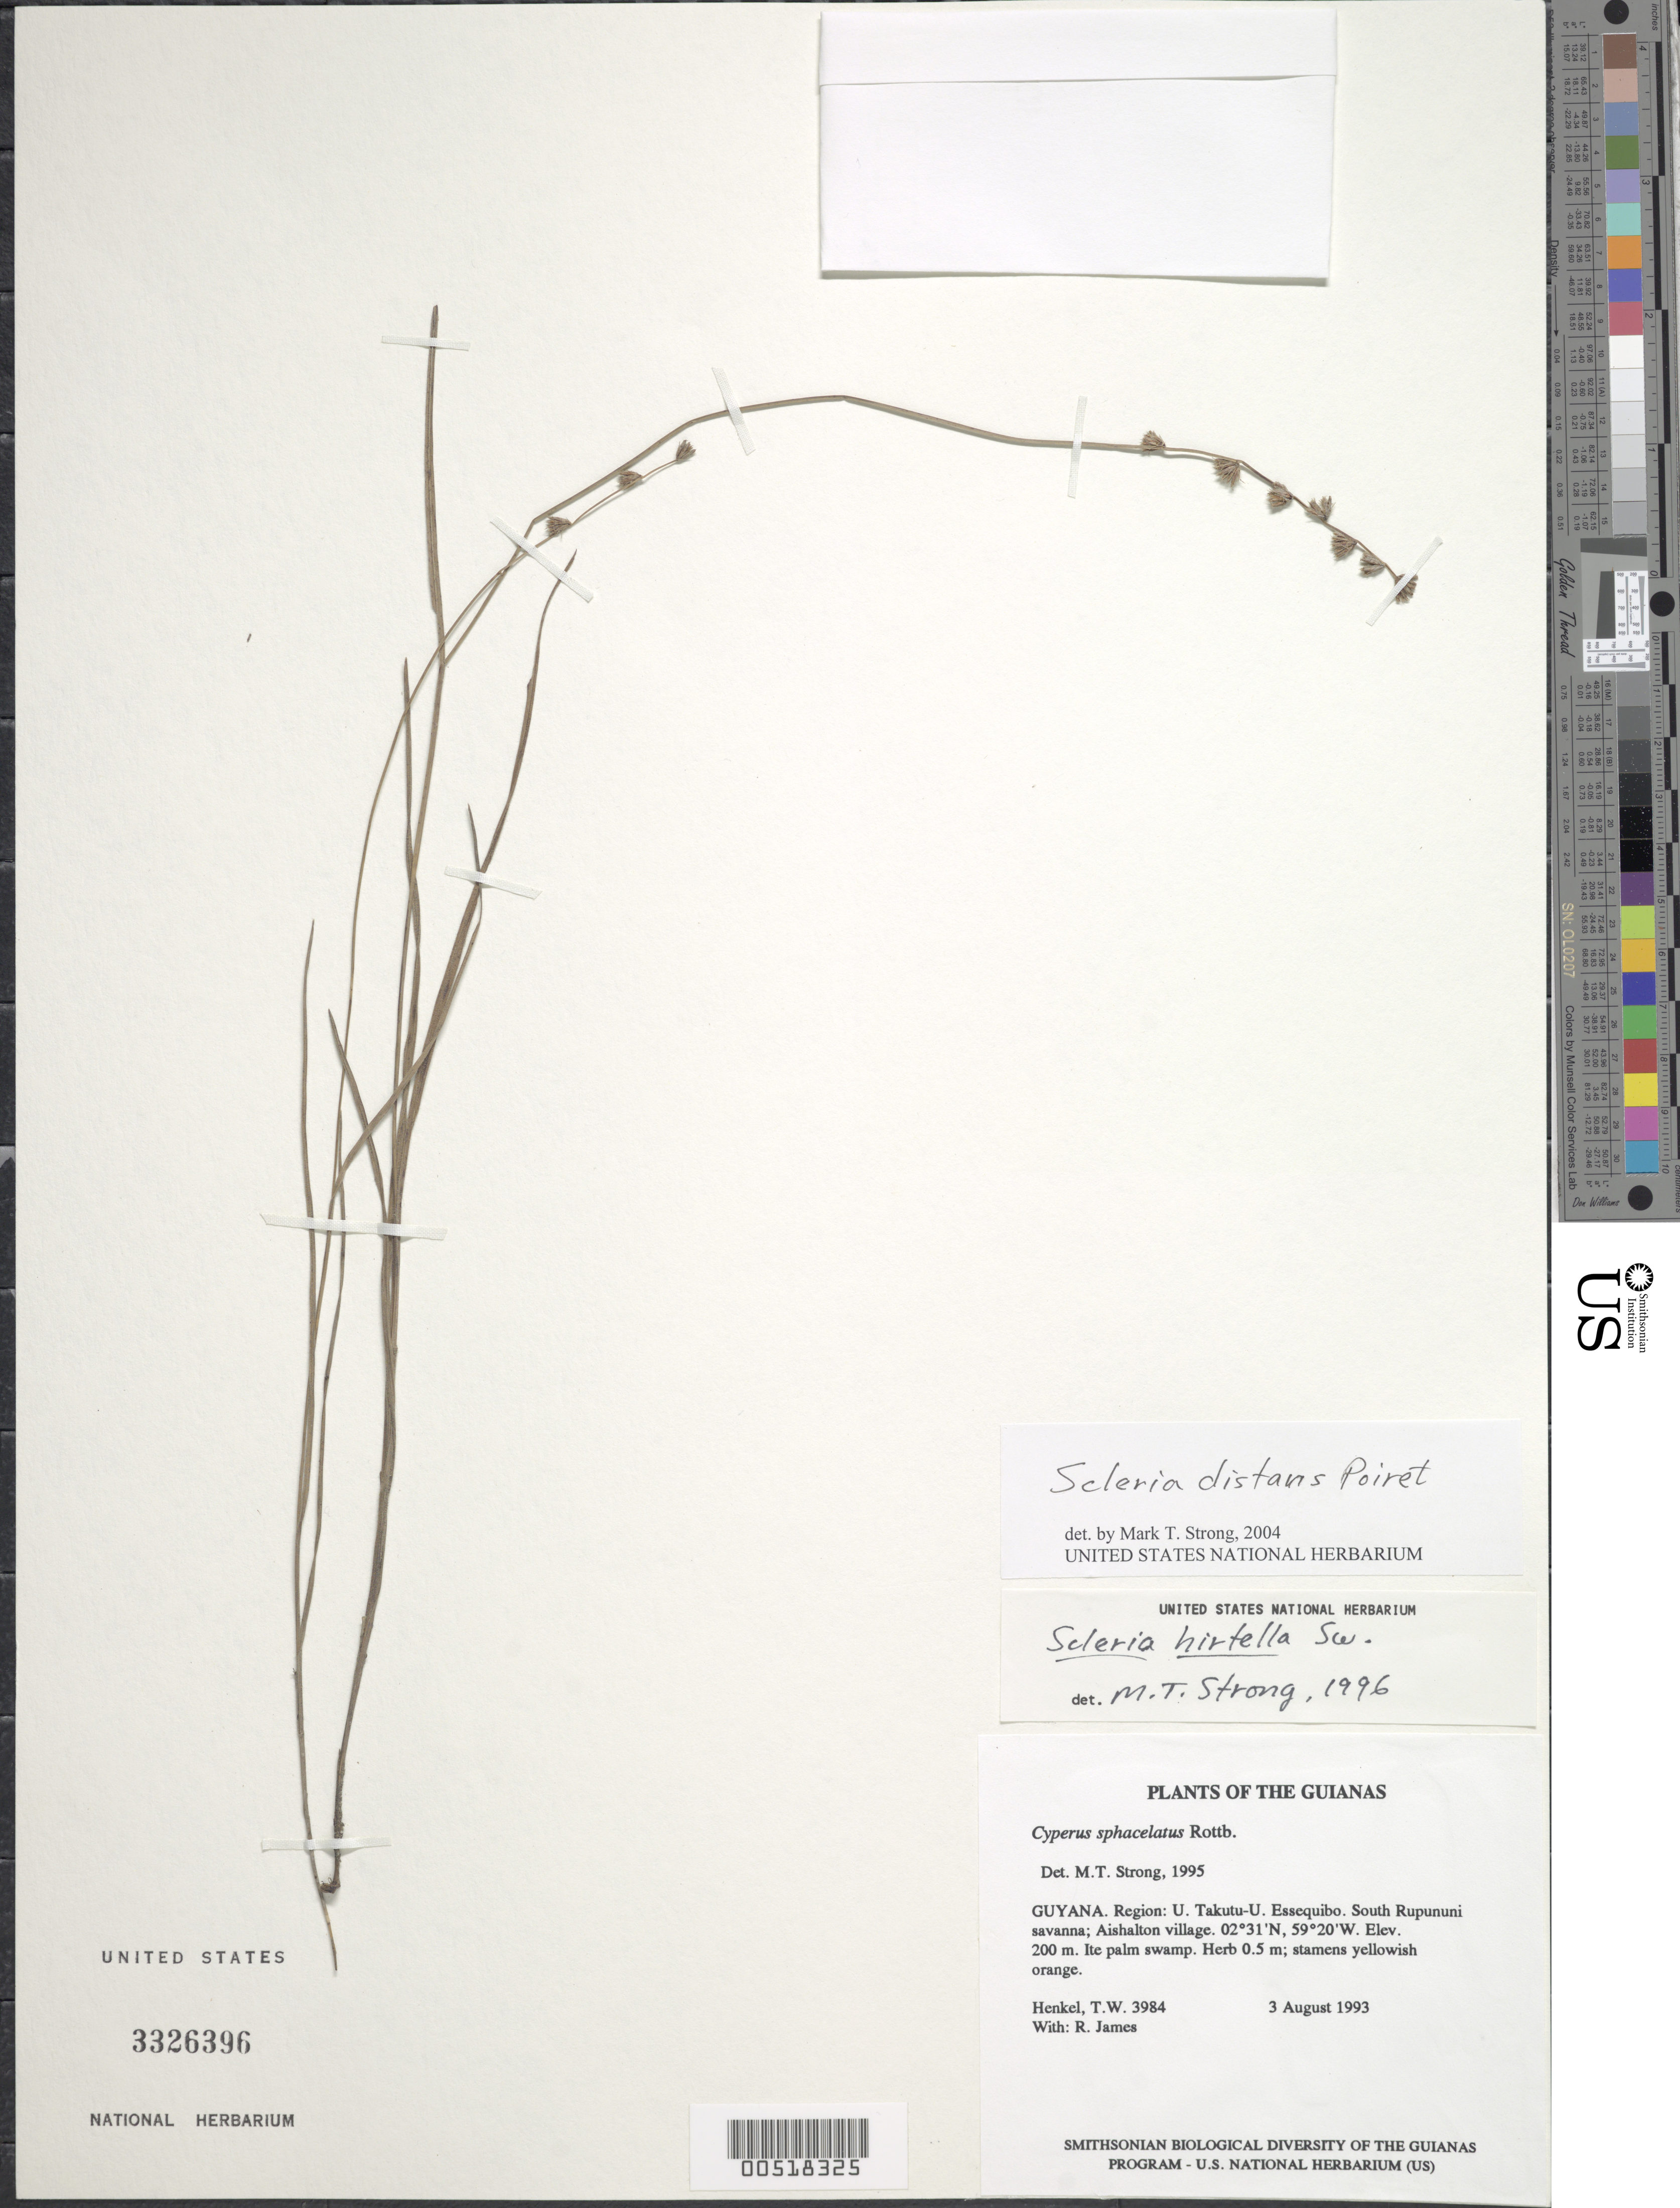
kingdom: Plantae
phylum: Tracheophyta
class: Liliopsida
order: Poales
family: Cyperaceae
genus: Scleria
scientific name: Scleria distans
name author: Poir.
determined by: Strong, M. T., (US), Smithsonian Institution - National Museum of Natural History (UNITED STATES)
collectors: T. Henkel & R. James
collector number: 3984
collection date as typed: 3 August 1994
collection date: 1994-08-03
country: Guyana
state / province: U. Takutu-U. Essequibo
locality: South Rupununi savanna; Aishalton village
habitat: Ite palm swamp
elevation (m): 200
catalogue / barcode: US 3326396